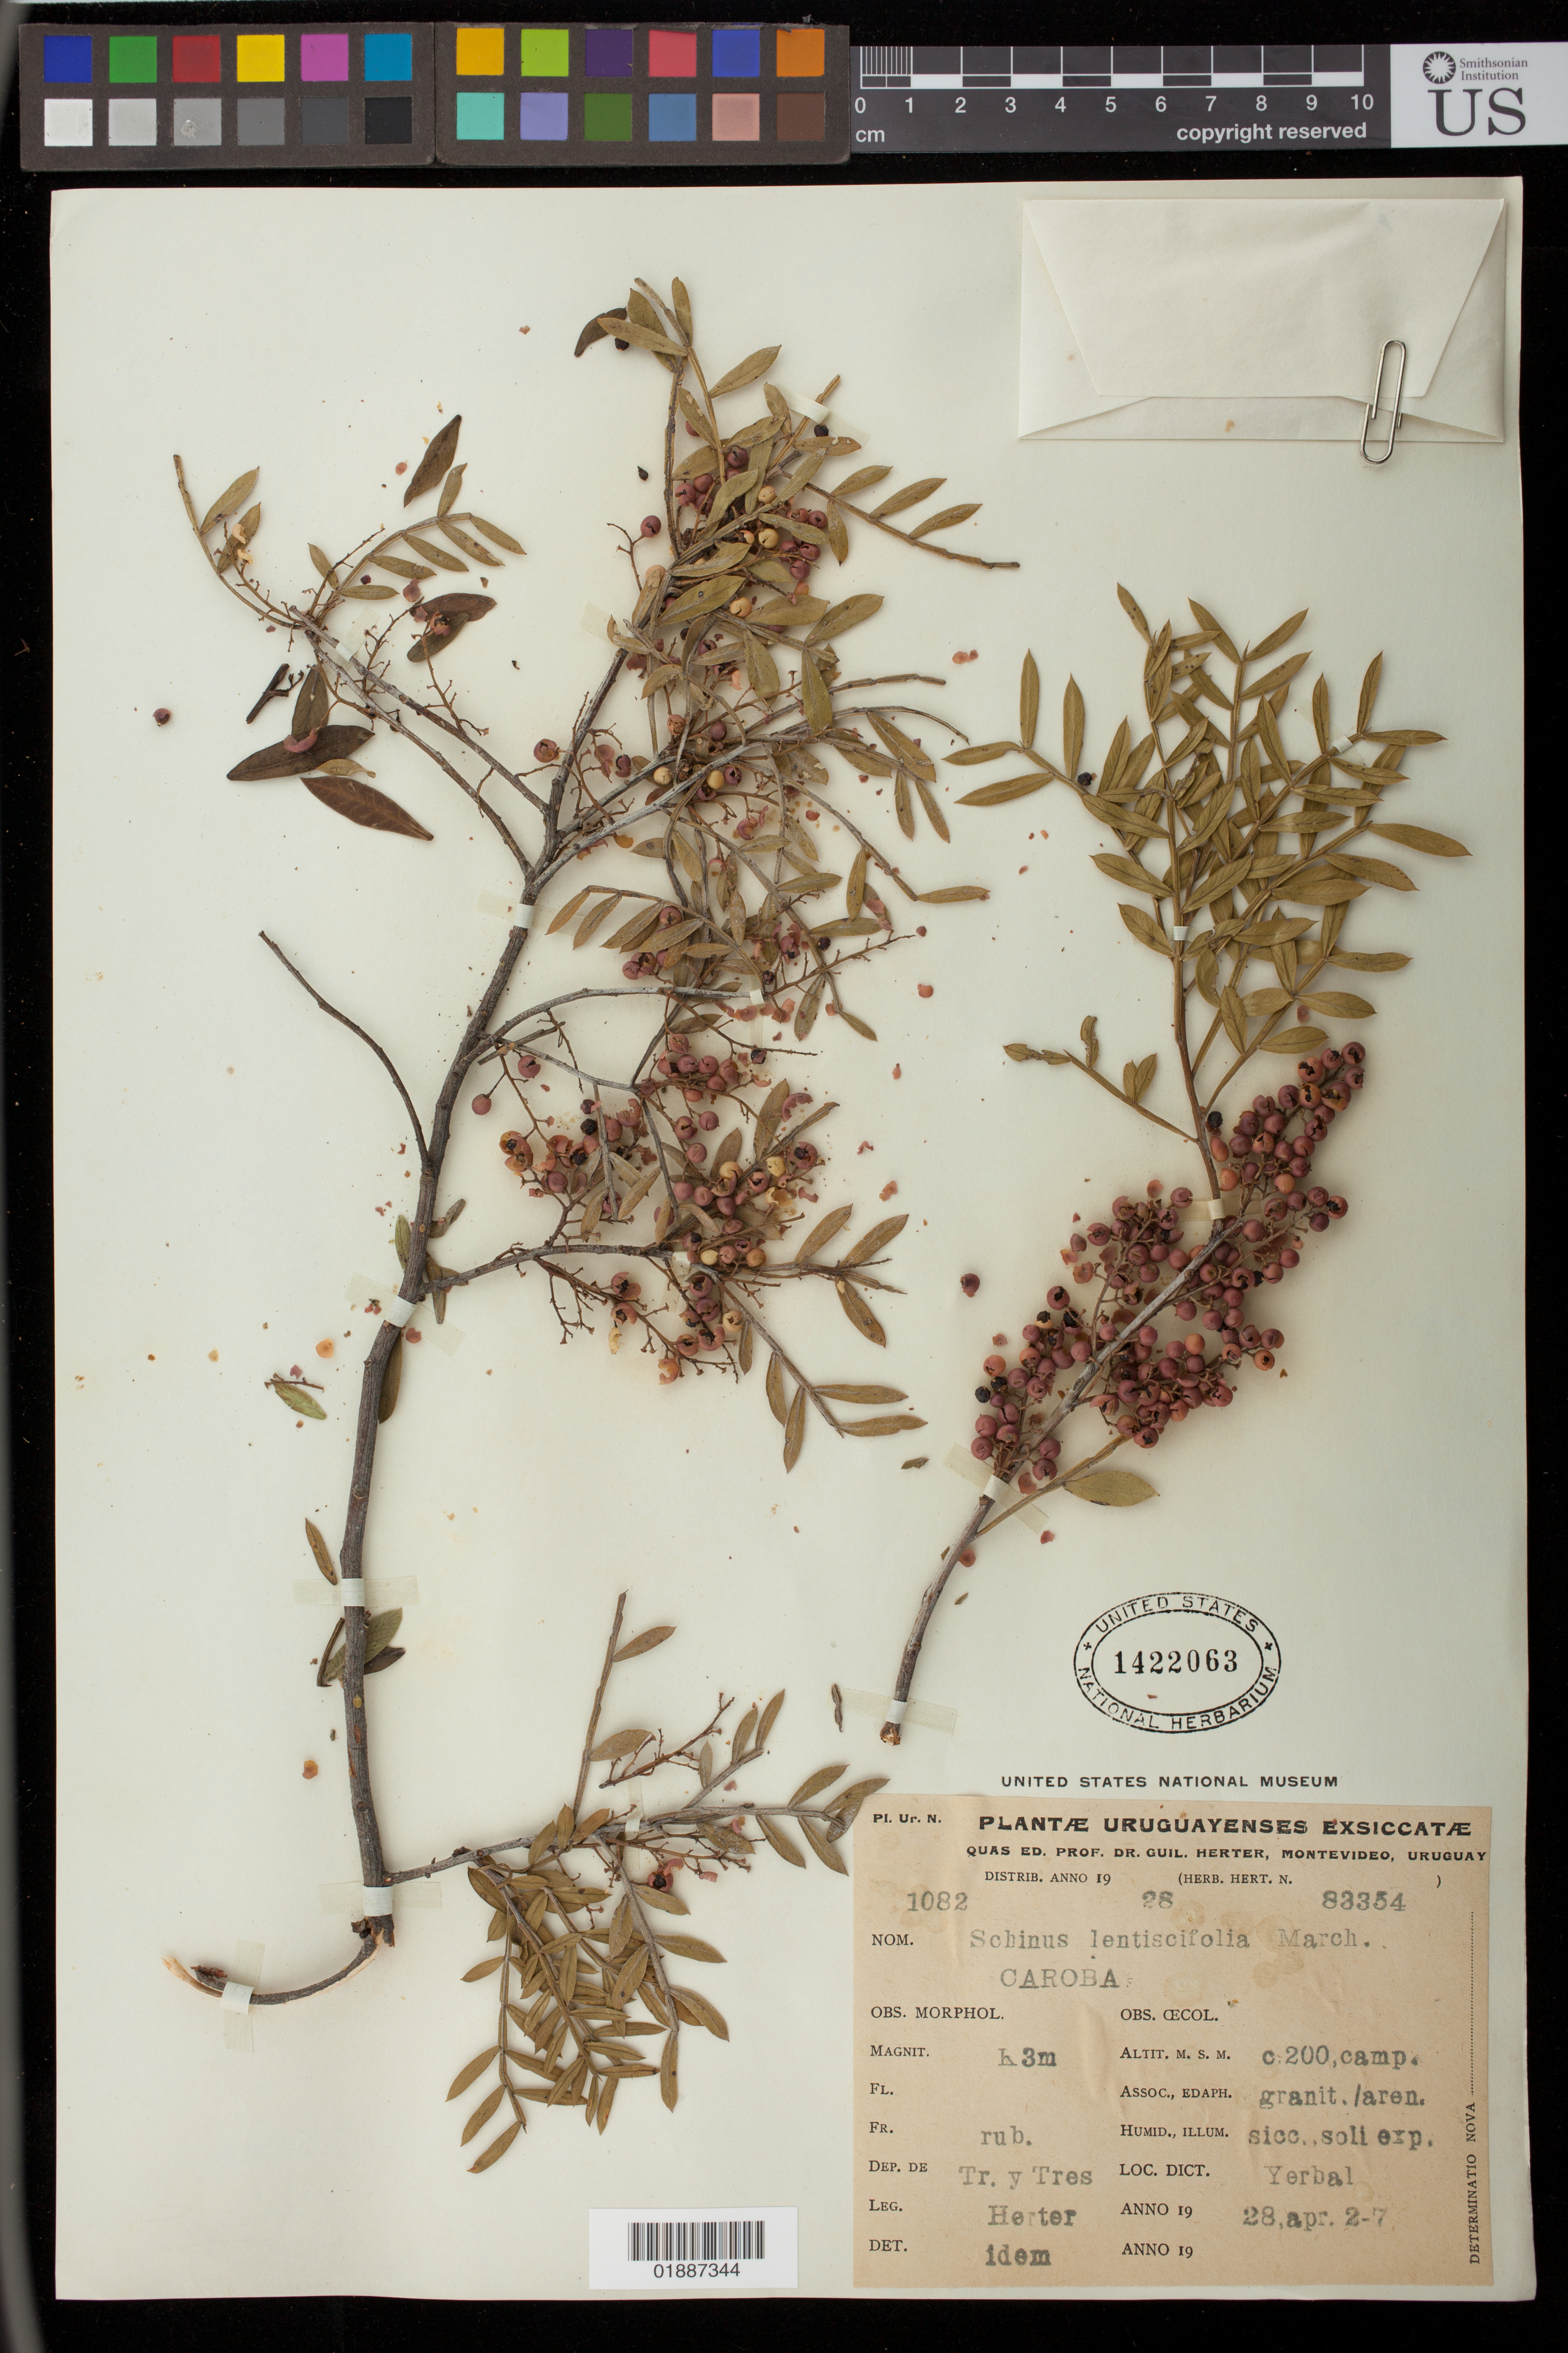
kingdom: Plantae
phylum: Tracheophyta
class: Magnoliopsida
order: Sapindales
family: Anacardiaceae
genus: Schinus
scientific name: Schinus lentiscifolia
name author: Marchand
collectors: W. G. Herter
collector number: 1082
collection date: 1927-04-28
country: Uruguay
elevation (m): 200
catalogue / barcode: US 1422063